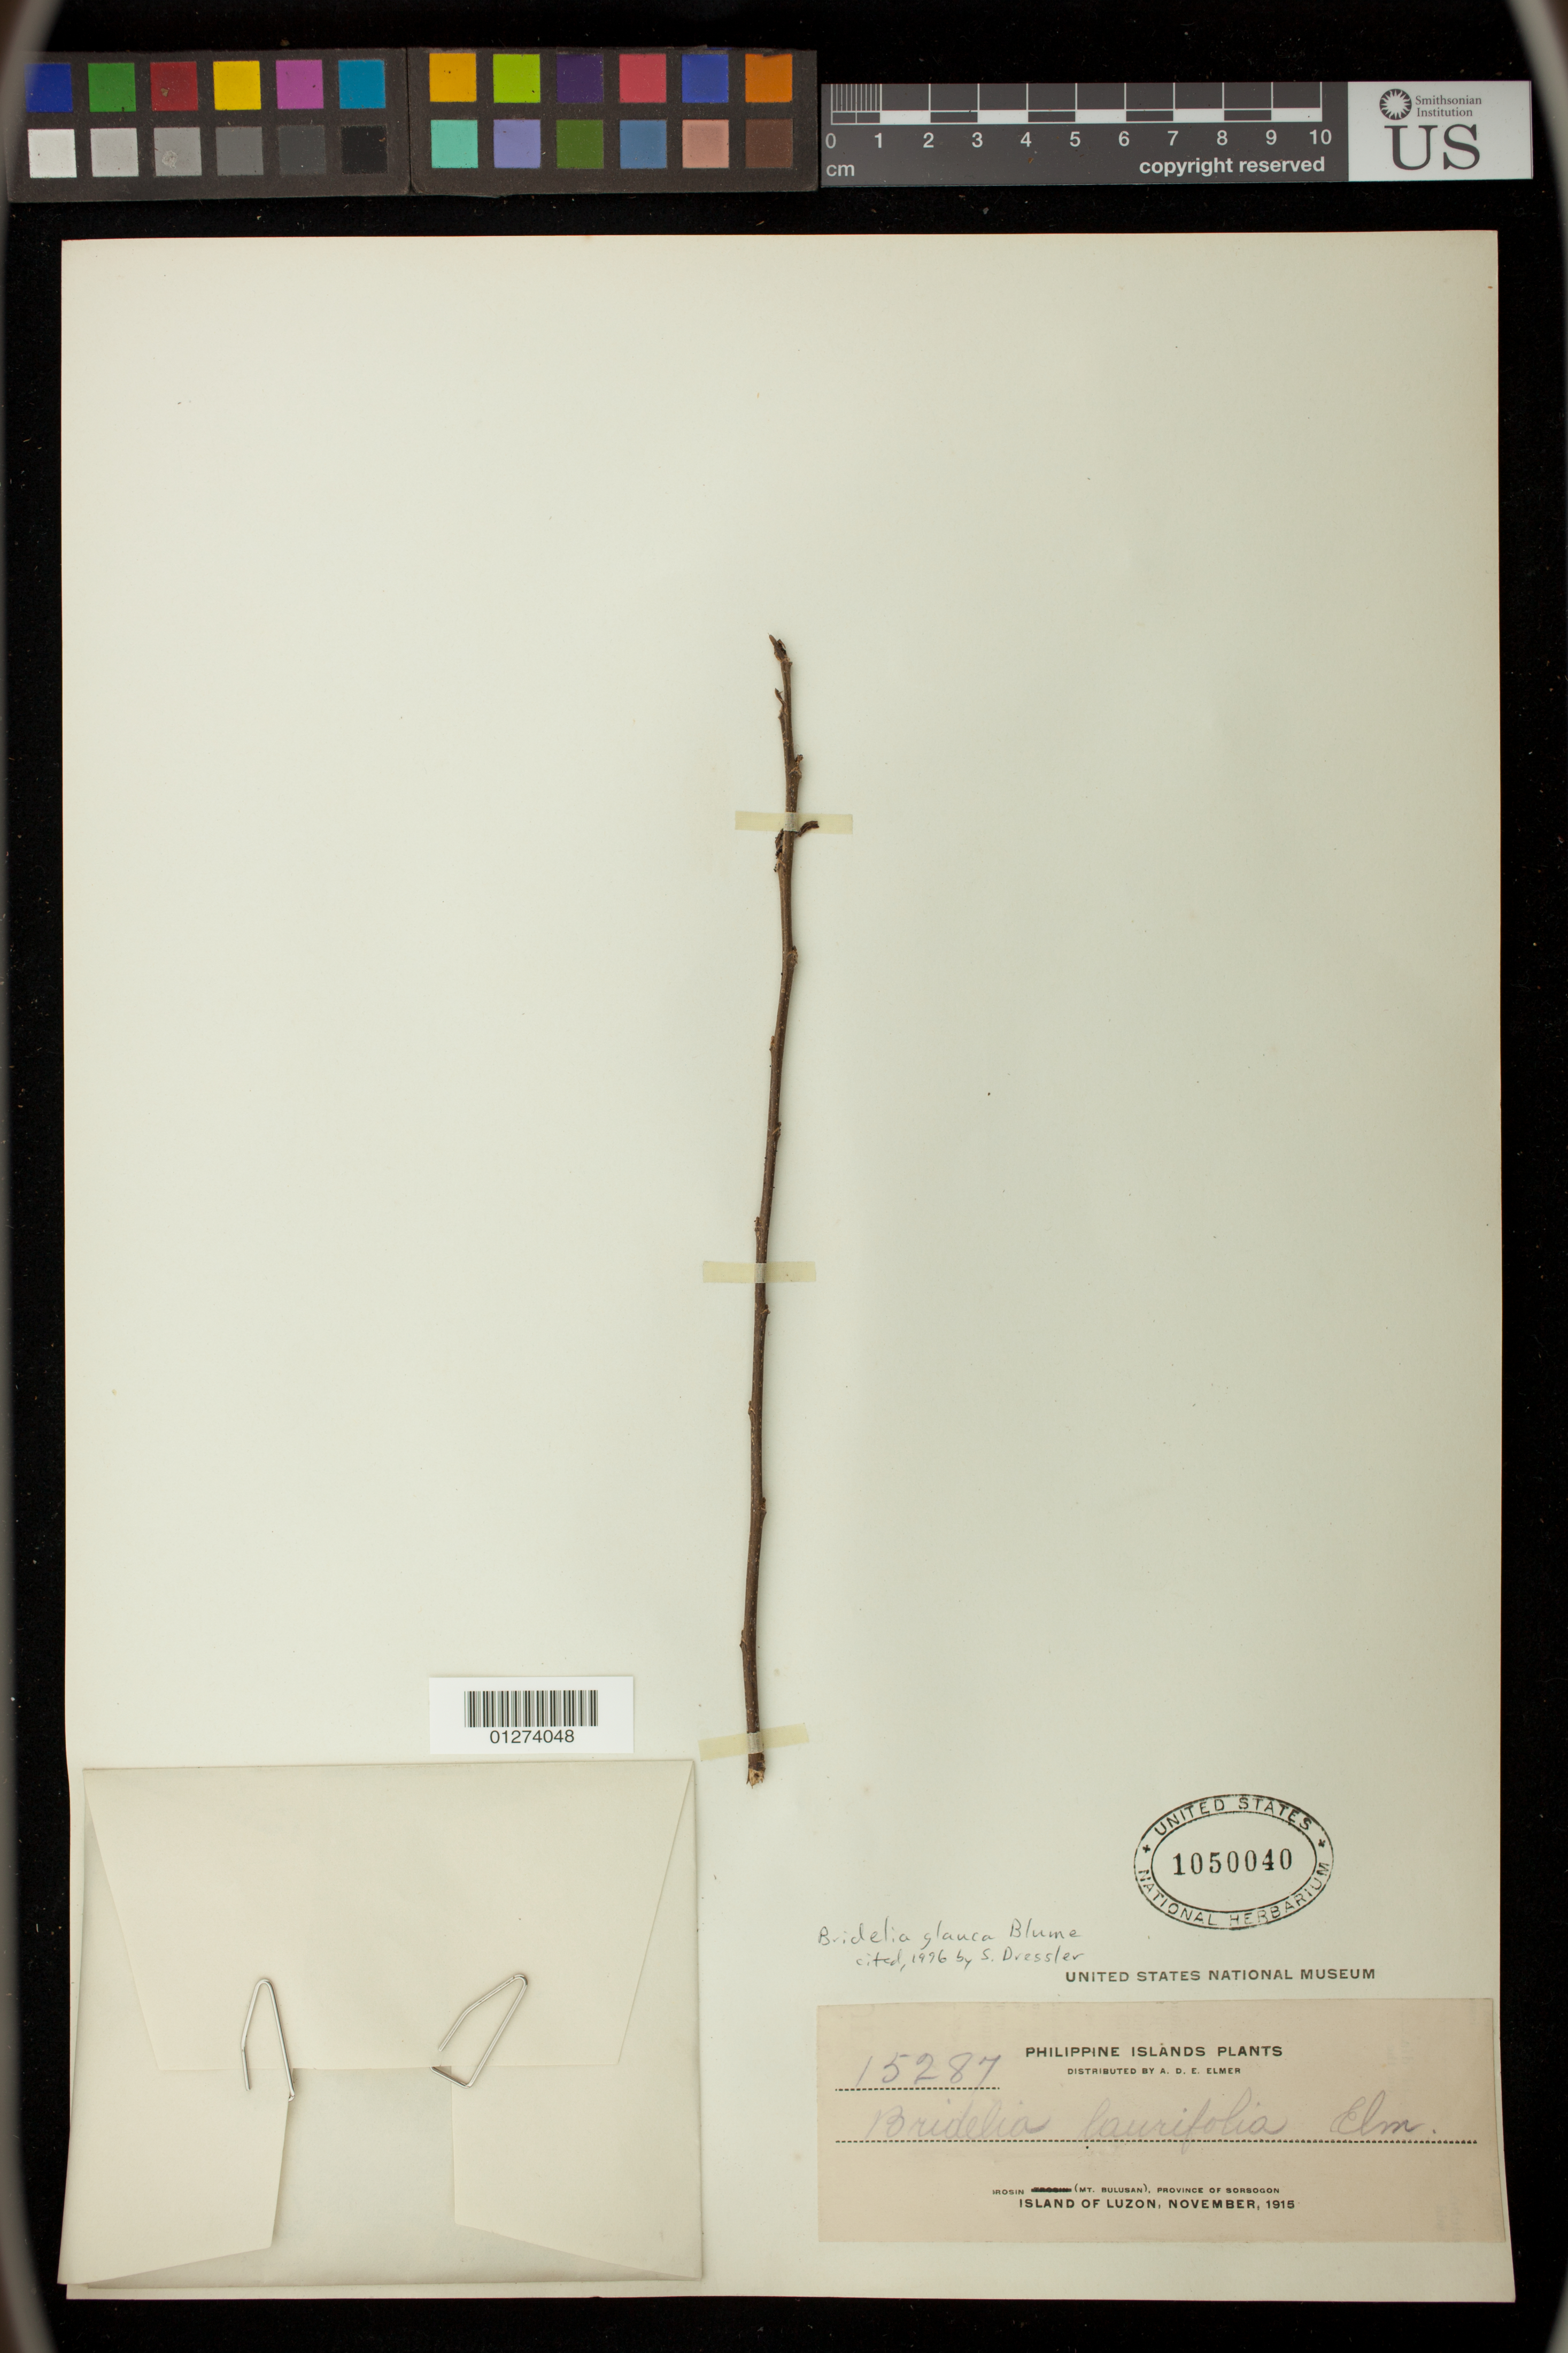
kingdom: Plantae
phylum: Tracheophyta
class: Magnoliopsida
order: Malpighiales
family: Phyllanthaceae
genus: Bridelia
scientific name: Bridelia glauca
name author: Blume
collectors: A. D. E. Elmer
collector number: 15287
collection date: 1915-11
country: Philippines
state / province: Bicol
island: Luzon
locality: Irosin (Mt. Bulusam), Province of Sorsogon, Island of Luzon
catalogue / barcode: US 1050040